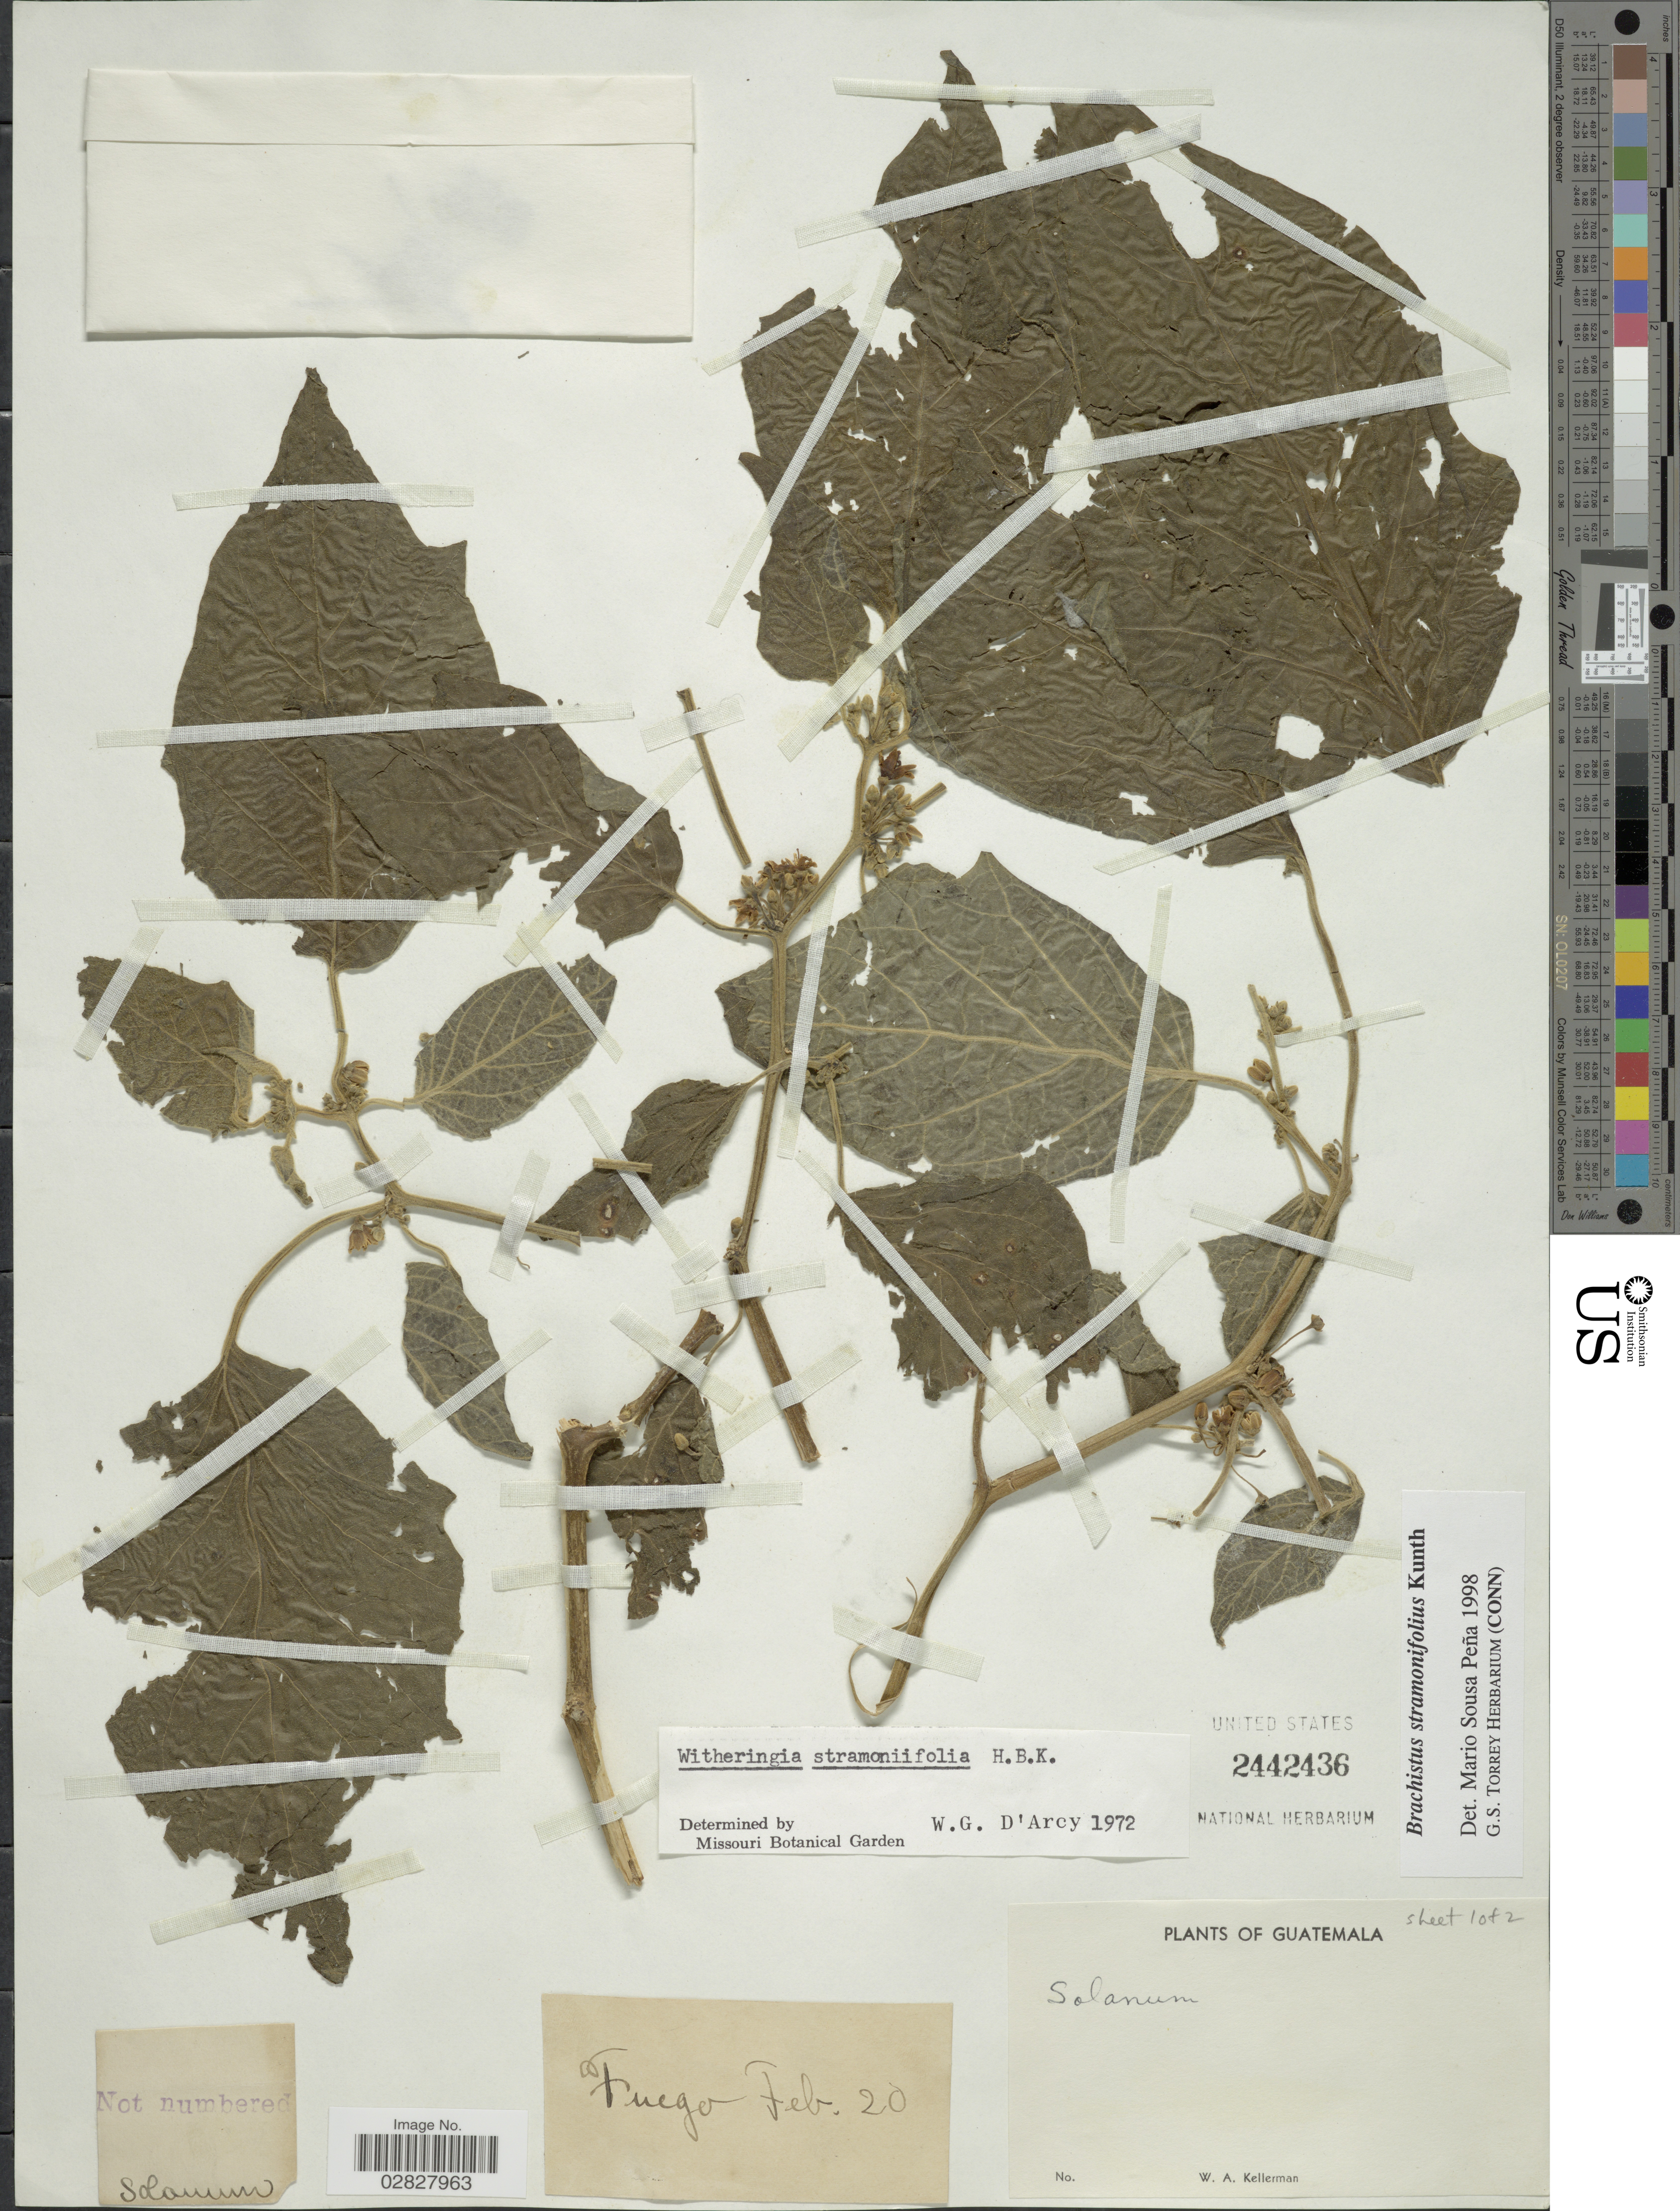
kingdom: Plantae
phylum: Tracheophyta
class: Magnoliopsida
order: Solanales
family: Solanaceae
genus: Brachistus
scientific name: Brachistus stramonifolius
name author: (Kunth) Miers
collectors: W. Kellerman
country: Guatemala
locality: Fuego.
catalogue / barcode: US 2442436